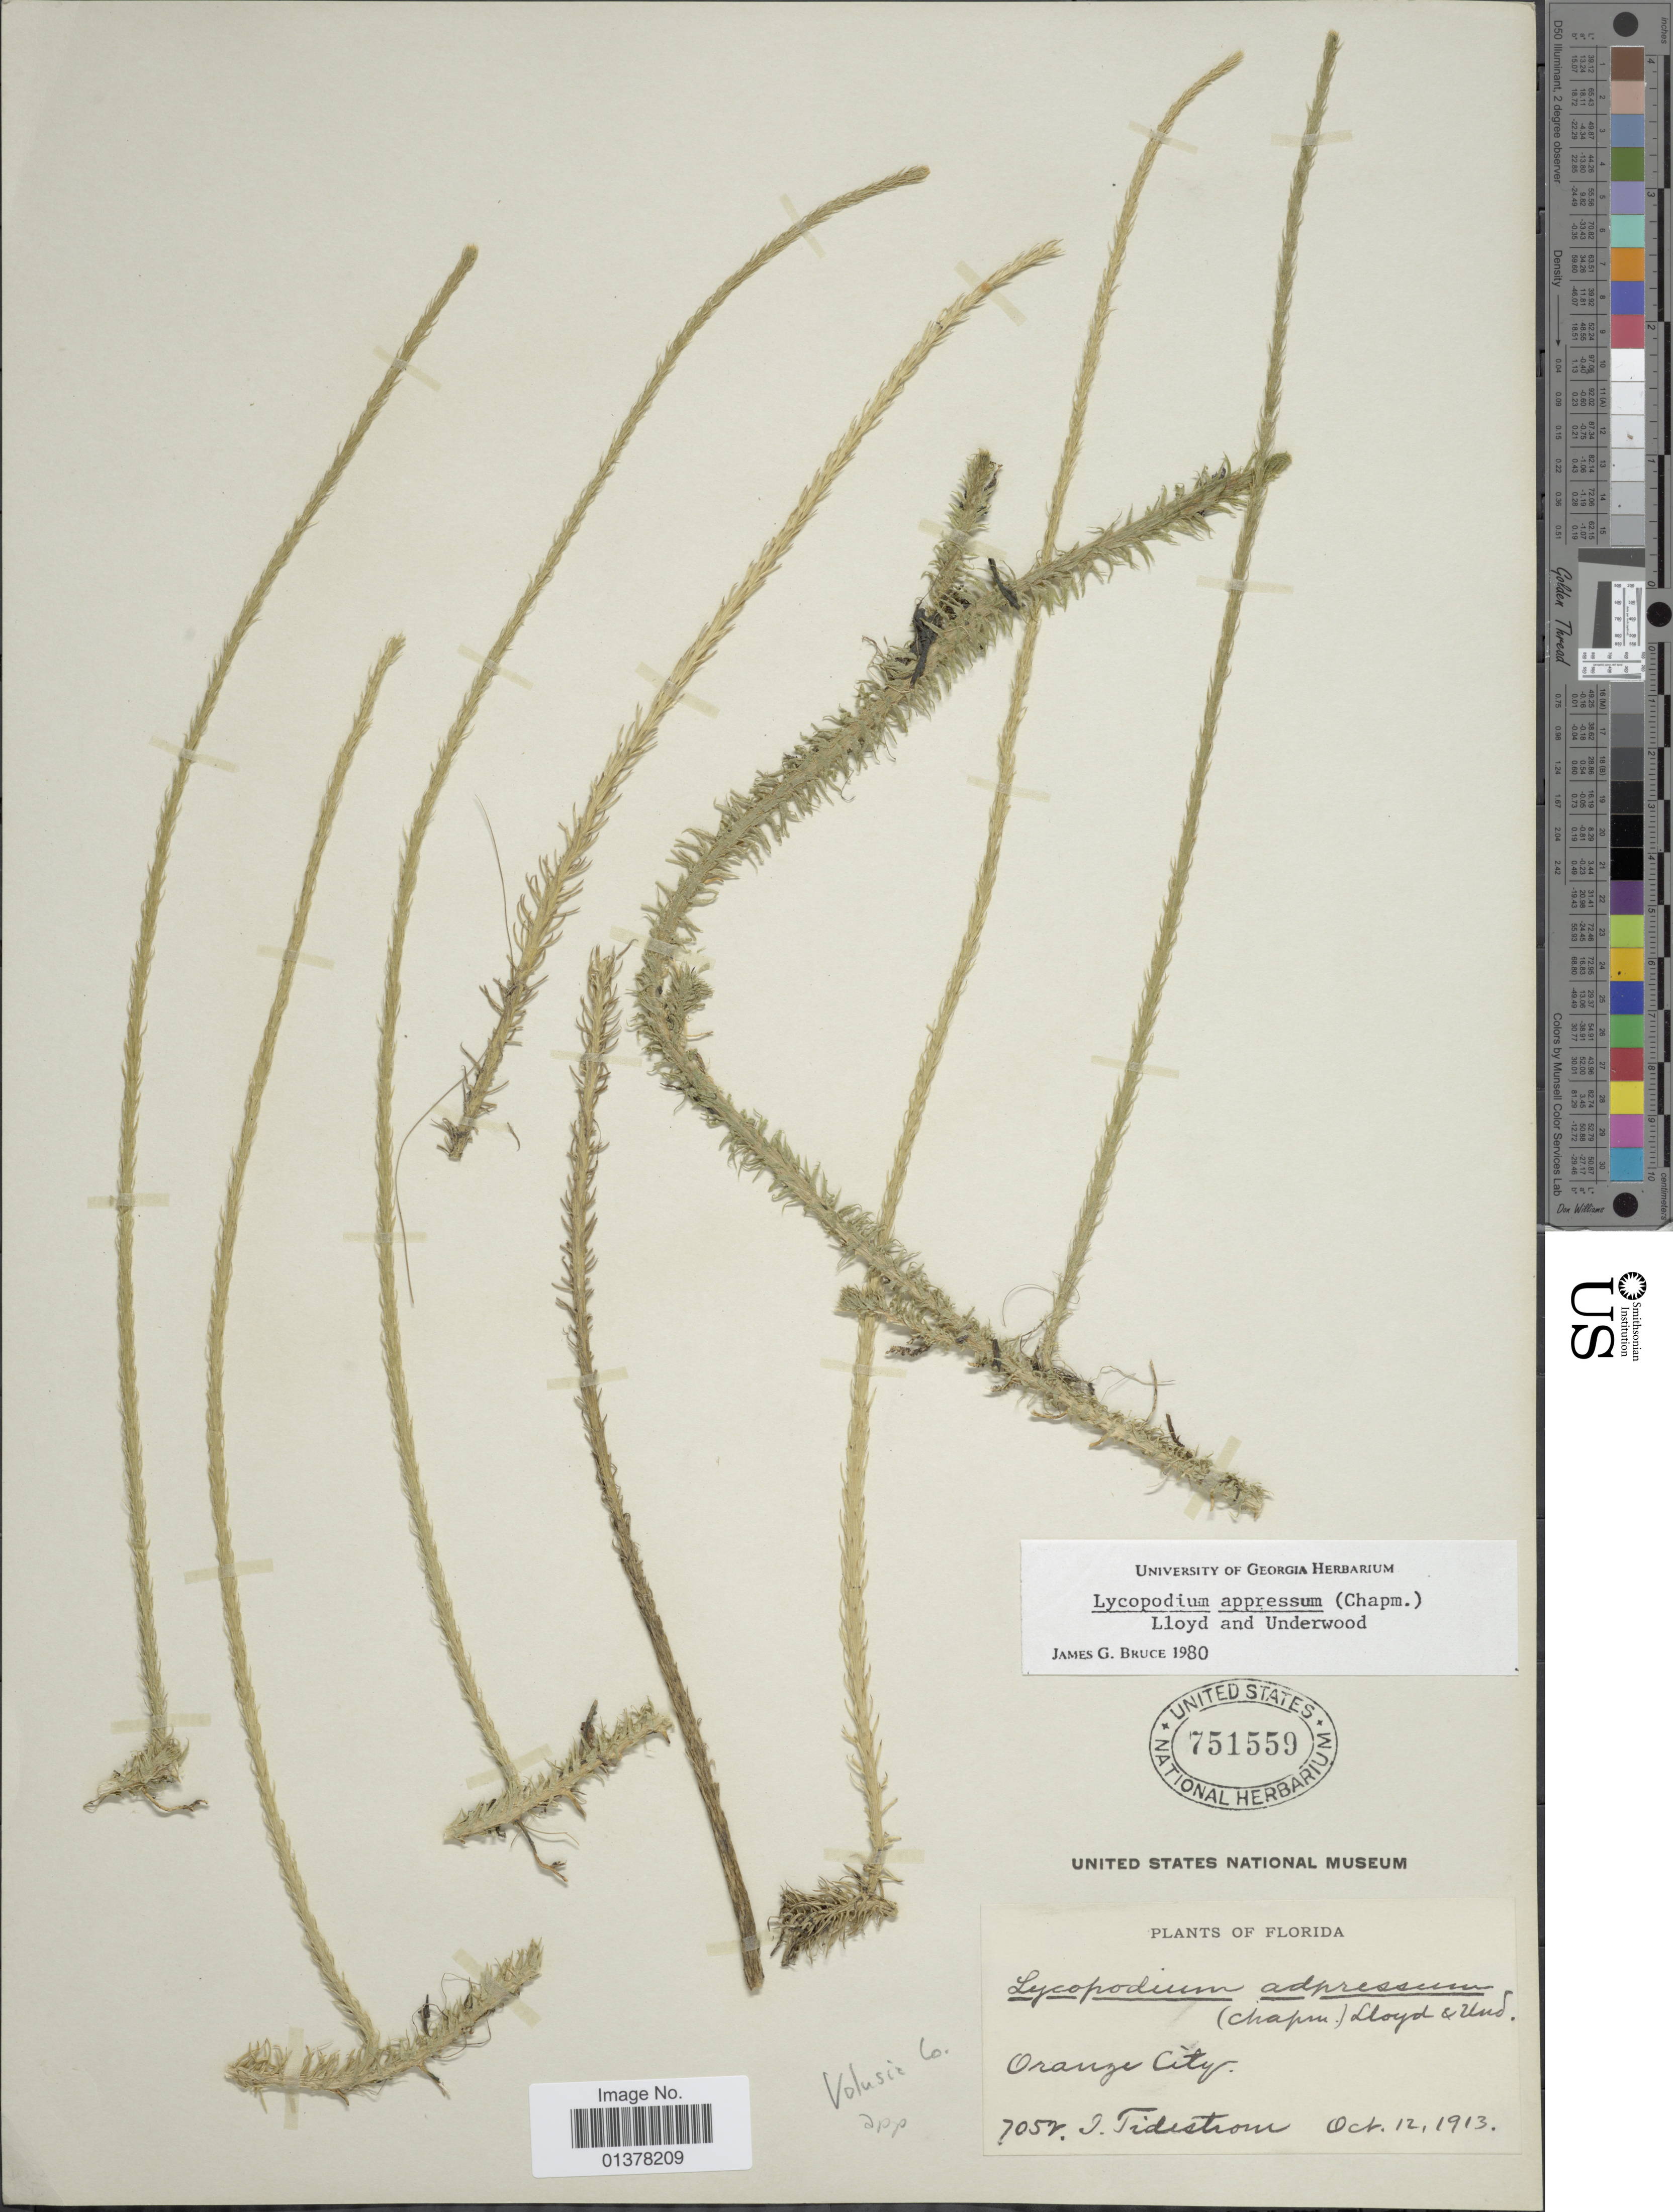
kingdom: Plantae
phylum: Tracheophyta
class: Lycopodiopsida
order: Lycopodiales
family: Lycopodiaceae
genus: Lycopodiella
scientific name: Lycopodiella appressa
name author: (Chapm.) Cranfill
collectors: J. Tidestrom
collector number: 7052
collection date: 1913-10-12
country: United States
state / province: Florida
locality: Orange City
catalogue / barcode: US 751559